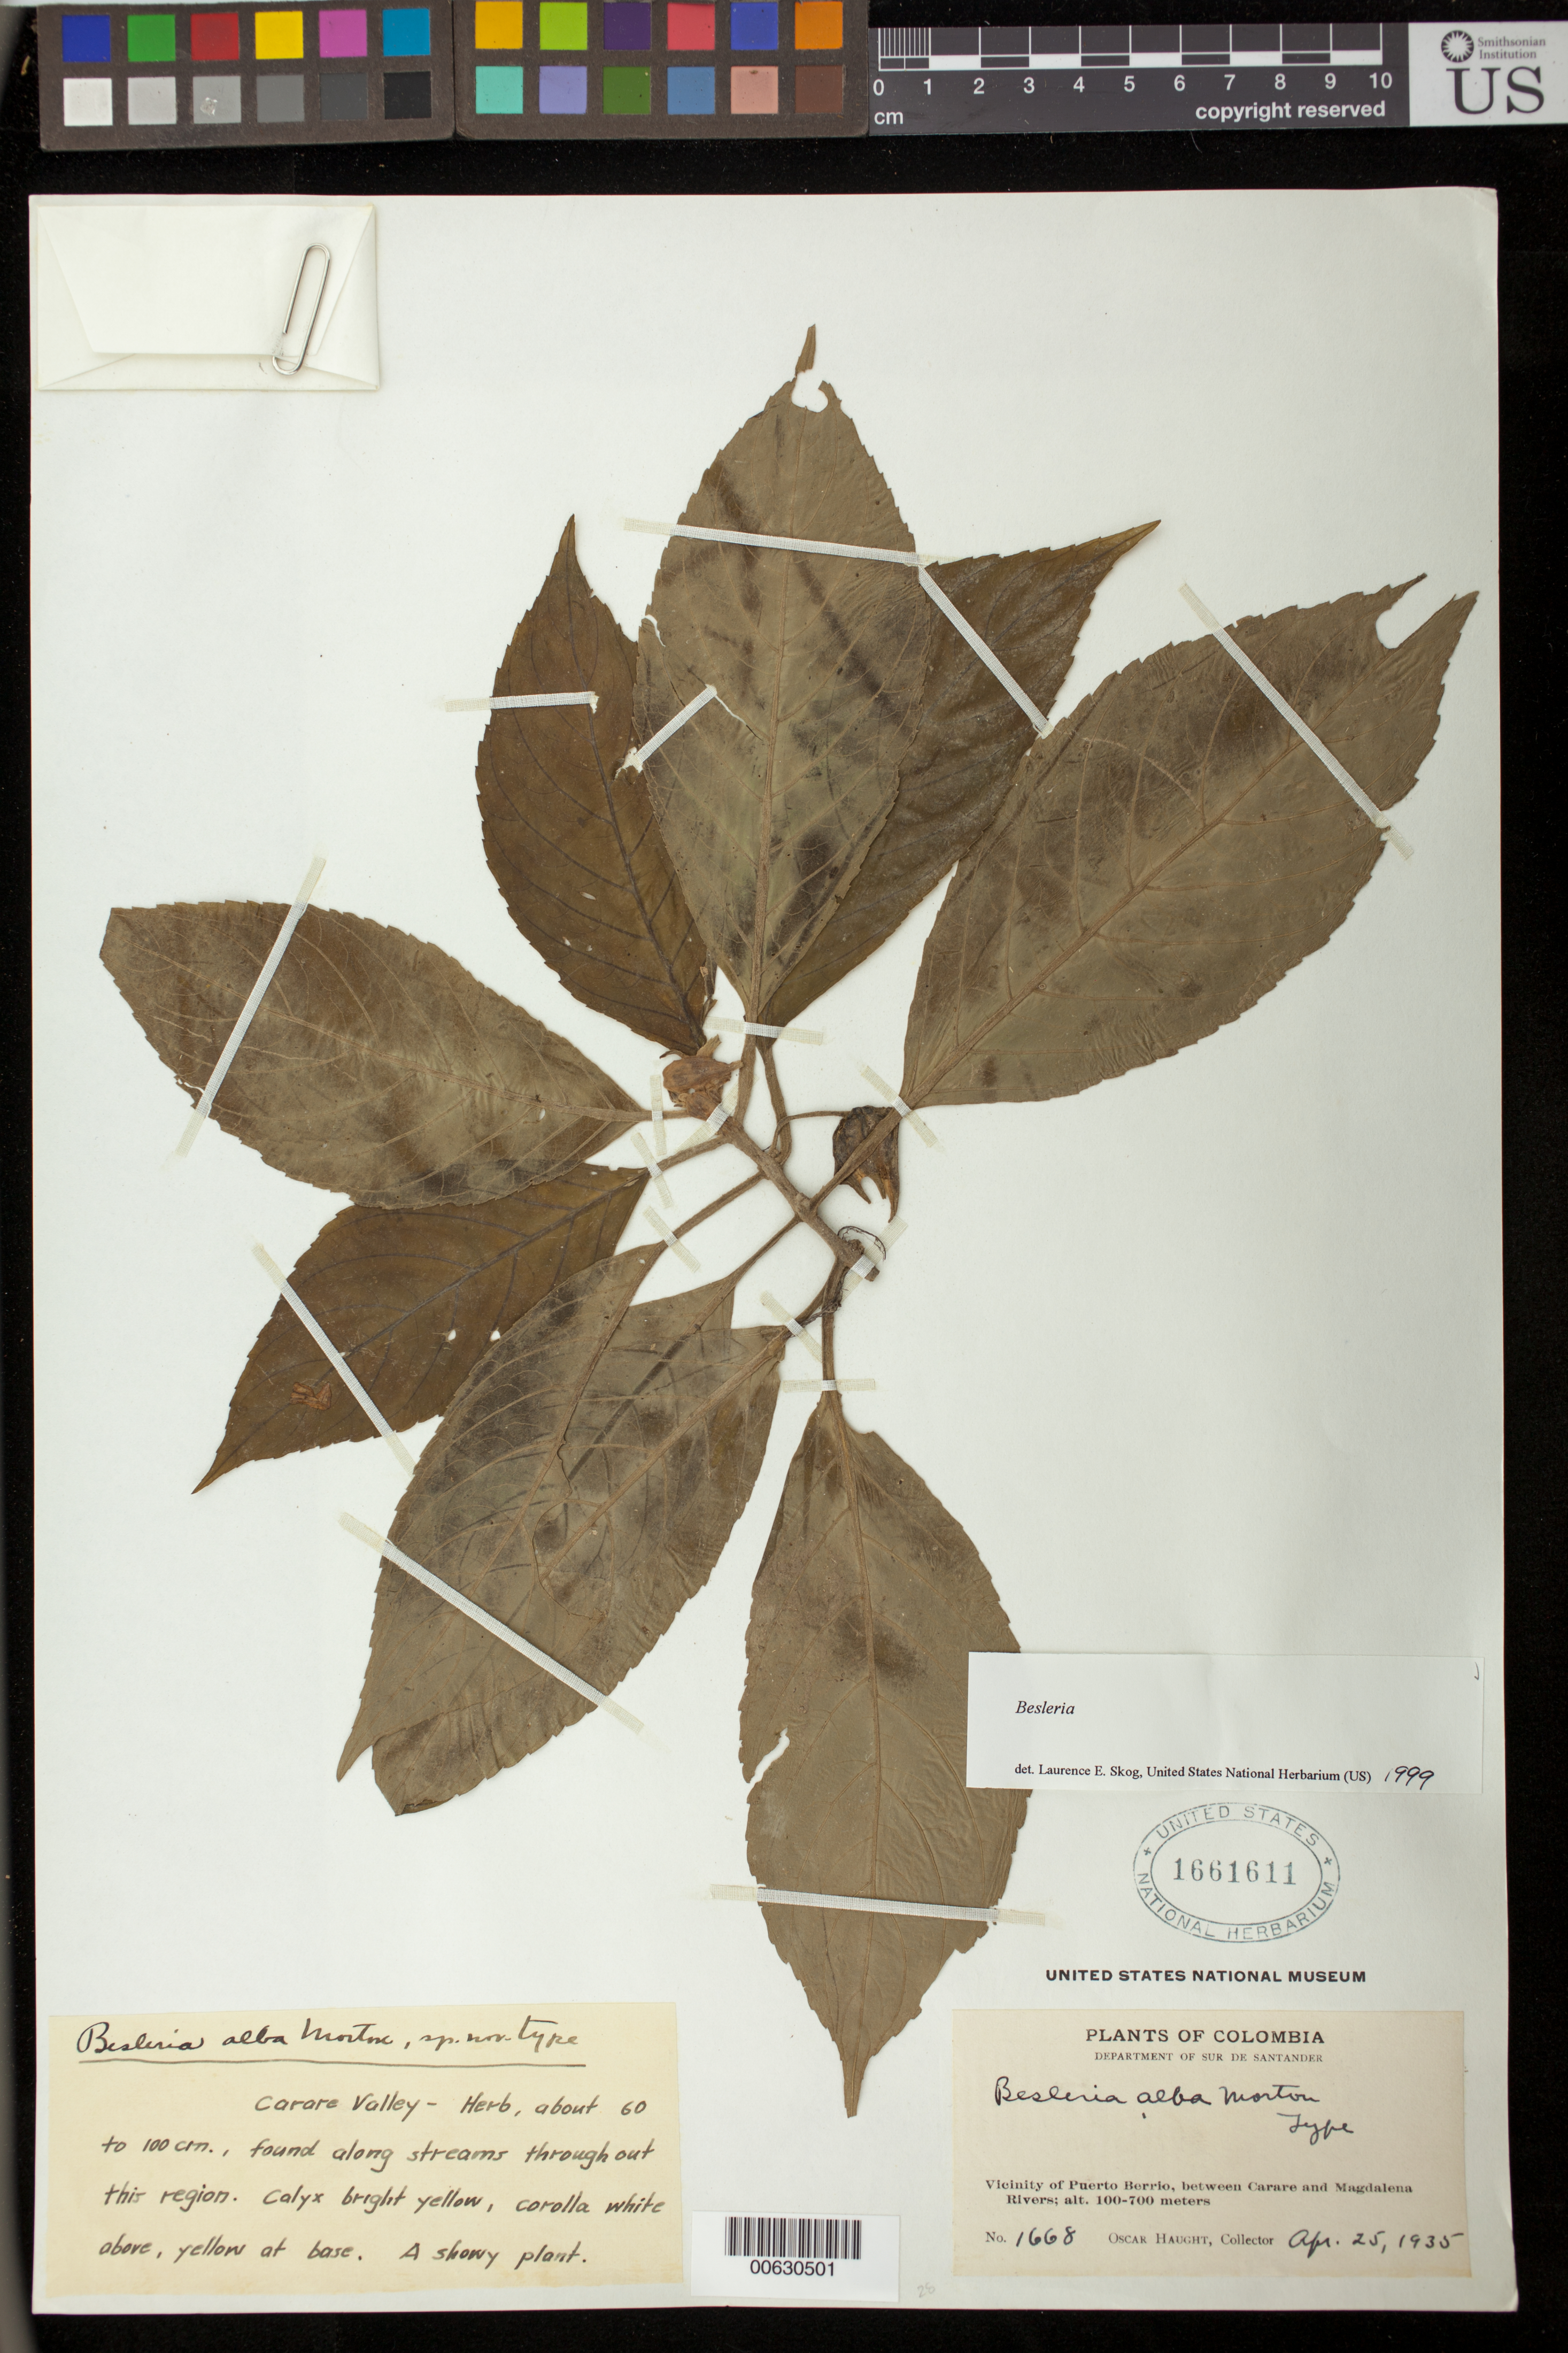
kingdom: Plantae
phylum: Tracheophyta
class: Magnoliopsida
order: Lamiales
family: Gesneriaceae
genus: Besleria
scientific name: Besleria sp.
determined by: Skog, Laurence E.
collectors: O. L. Haught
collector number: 1668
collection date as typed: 25 Apr 1935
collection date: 1935-04-25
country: Colombia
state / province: Santander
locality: Department of Sur de Santander, vicinity of Puerto Berrio, between Carare and Magdalena Rivers, Carare Valley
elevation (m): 100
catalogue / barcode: US 1661611